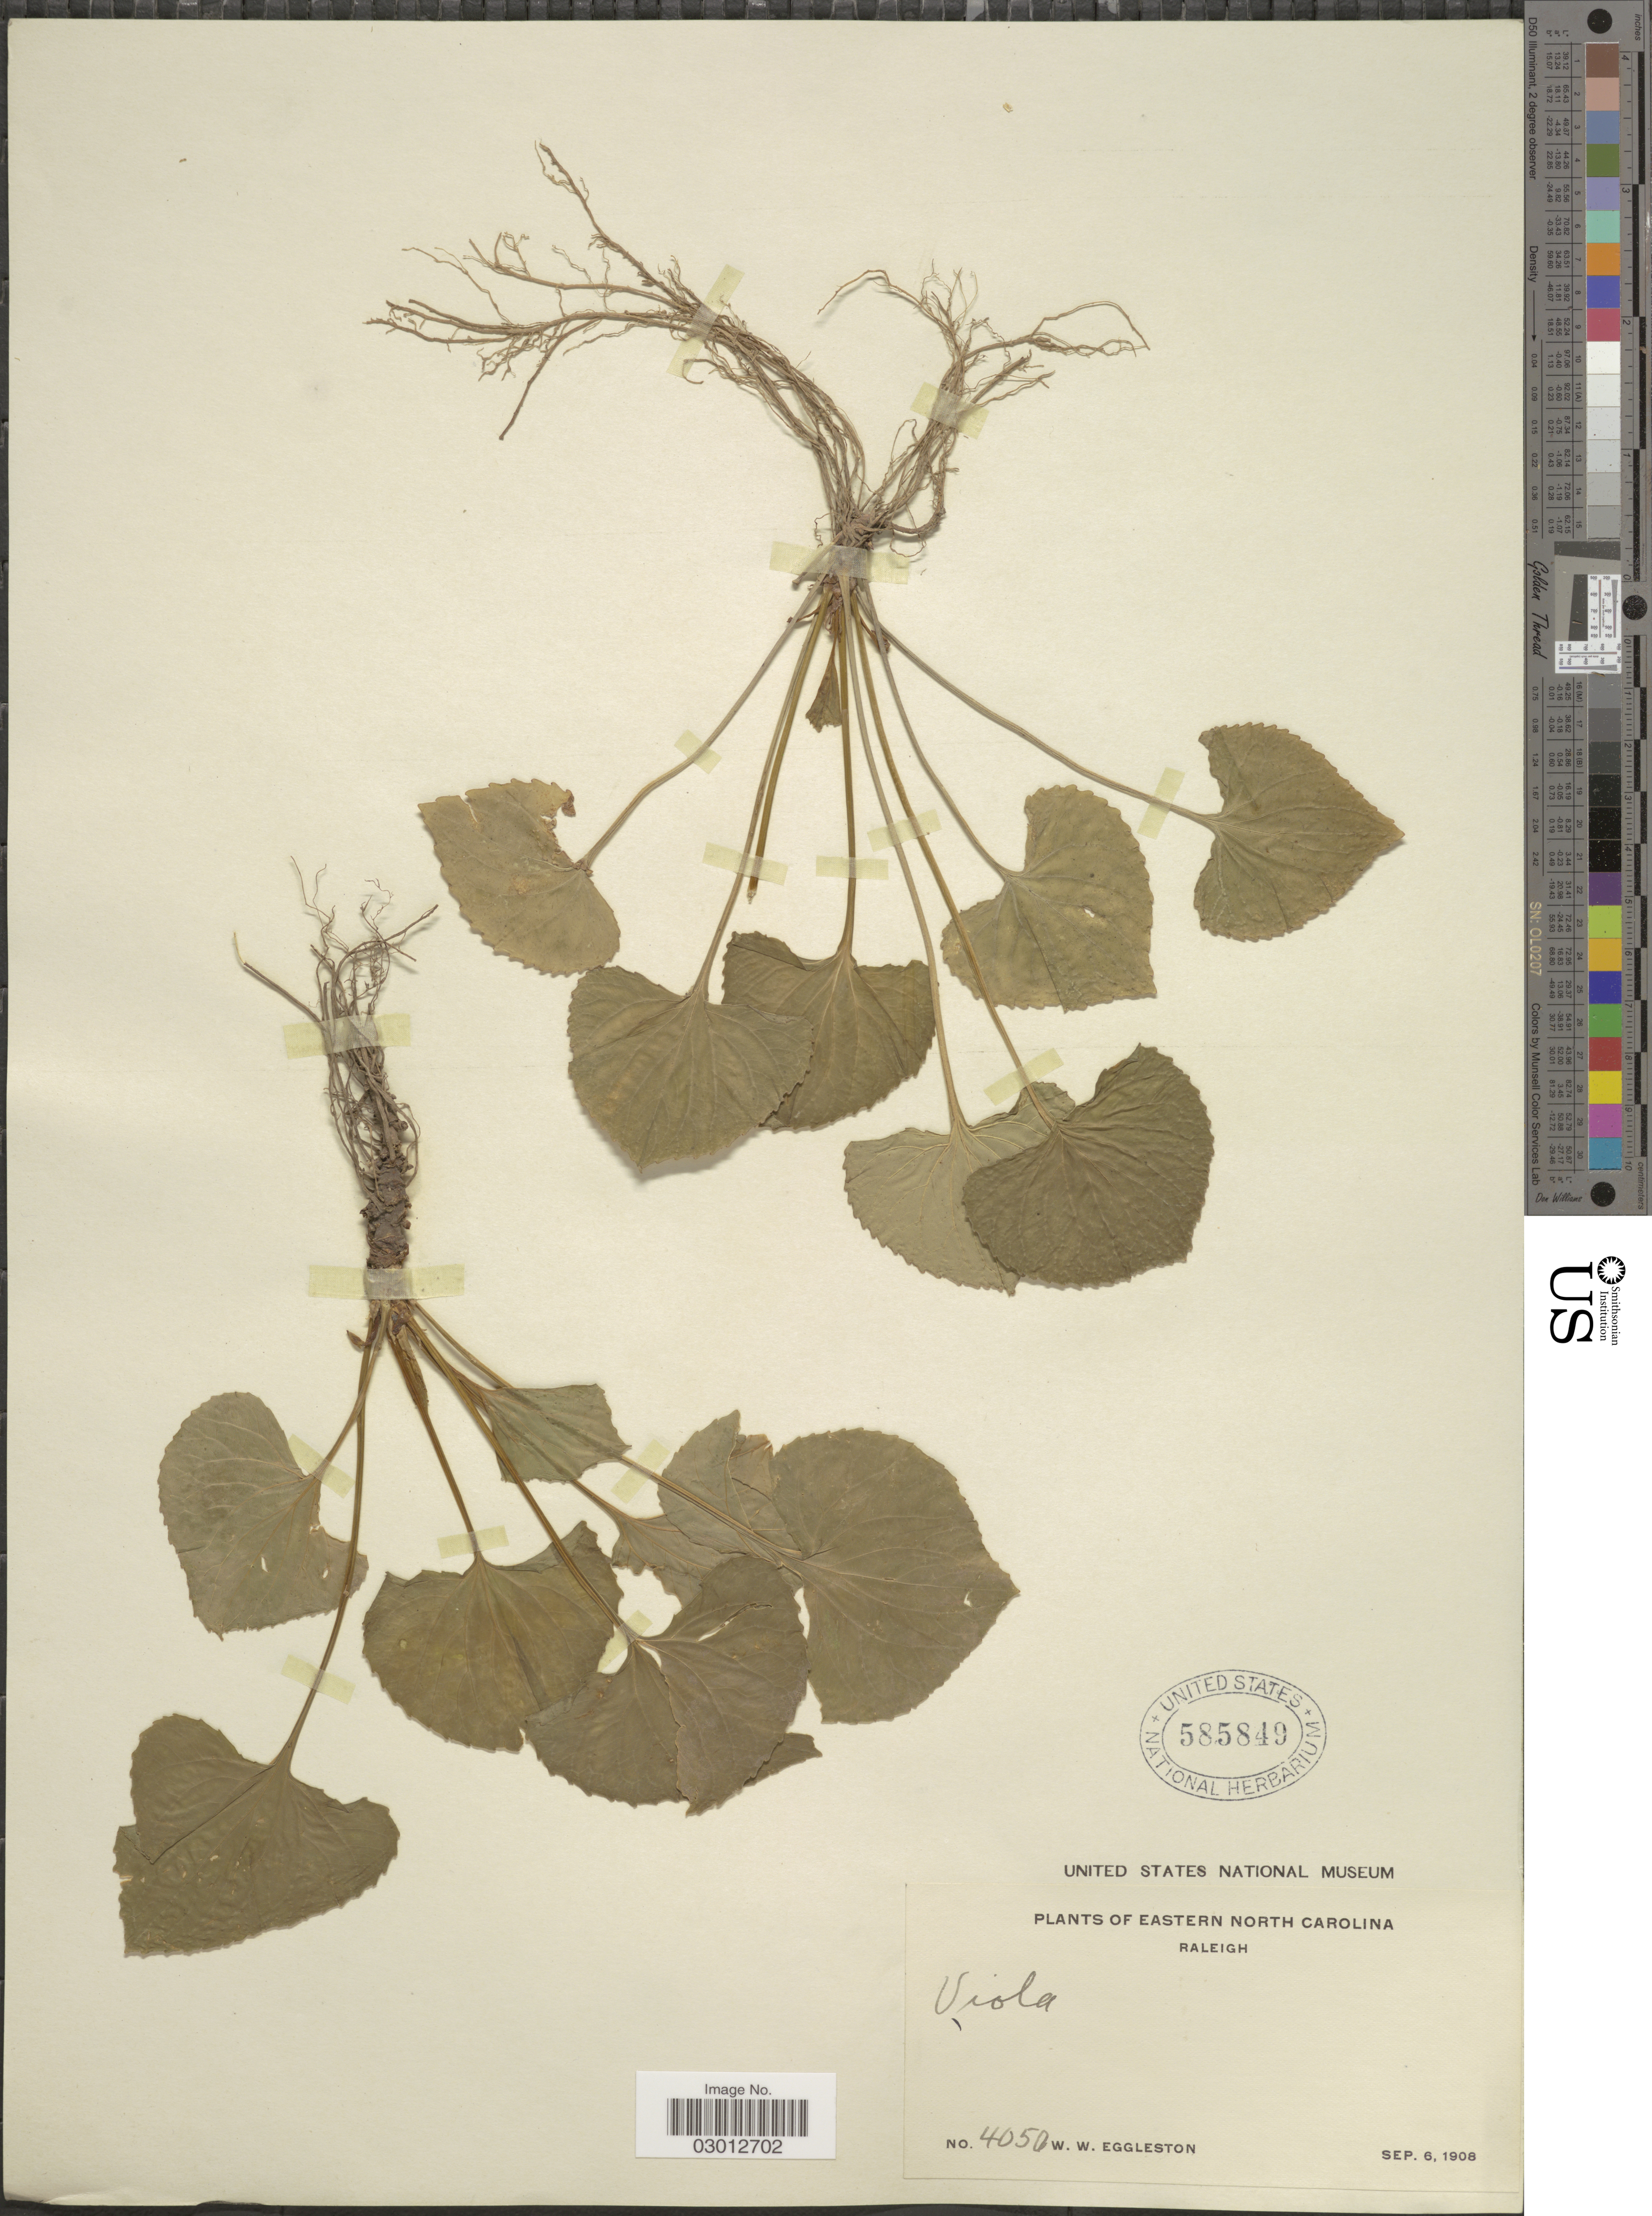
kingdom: Plantae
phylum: Tracheophyta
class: Magnoliopsida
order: Malpighiales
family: Violaceae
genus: Viola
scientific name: Viola papilionacea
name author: Pursh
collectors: W. W. Eggleston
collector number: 4050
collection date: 1908-09-06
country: United States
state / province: North Carolina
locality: Eastern North Carolina, Raleigh.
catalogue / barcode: US 585849